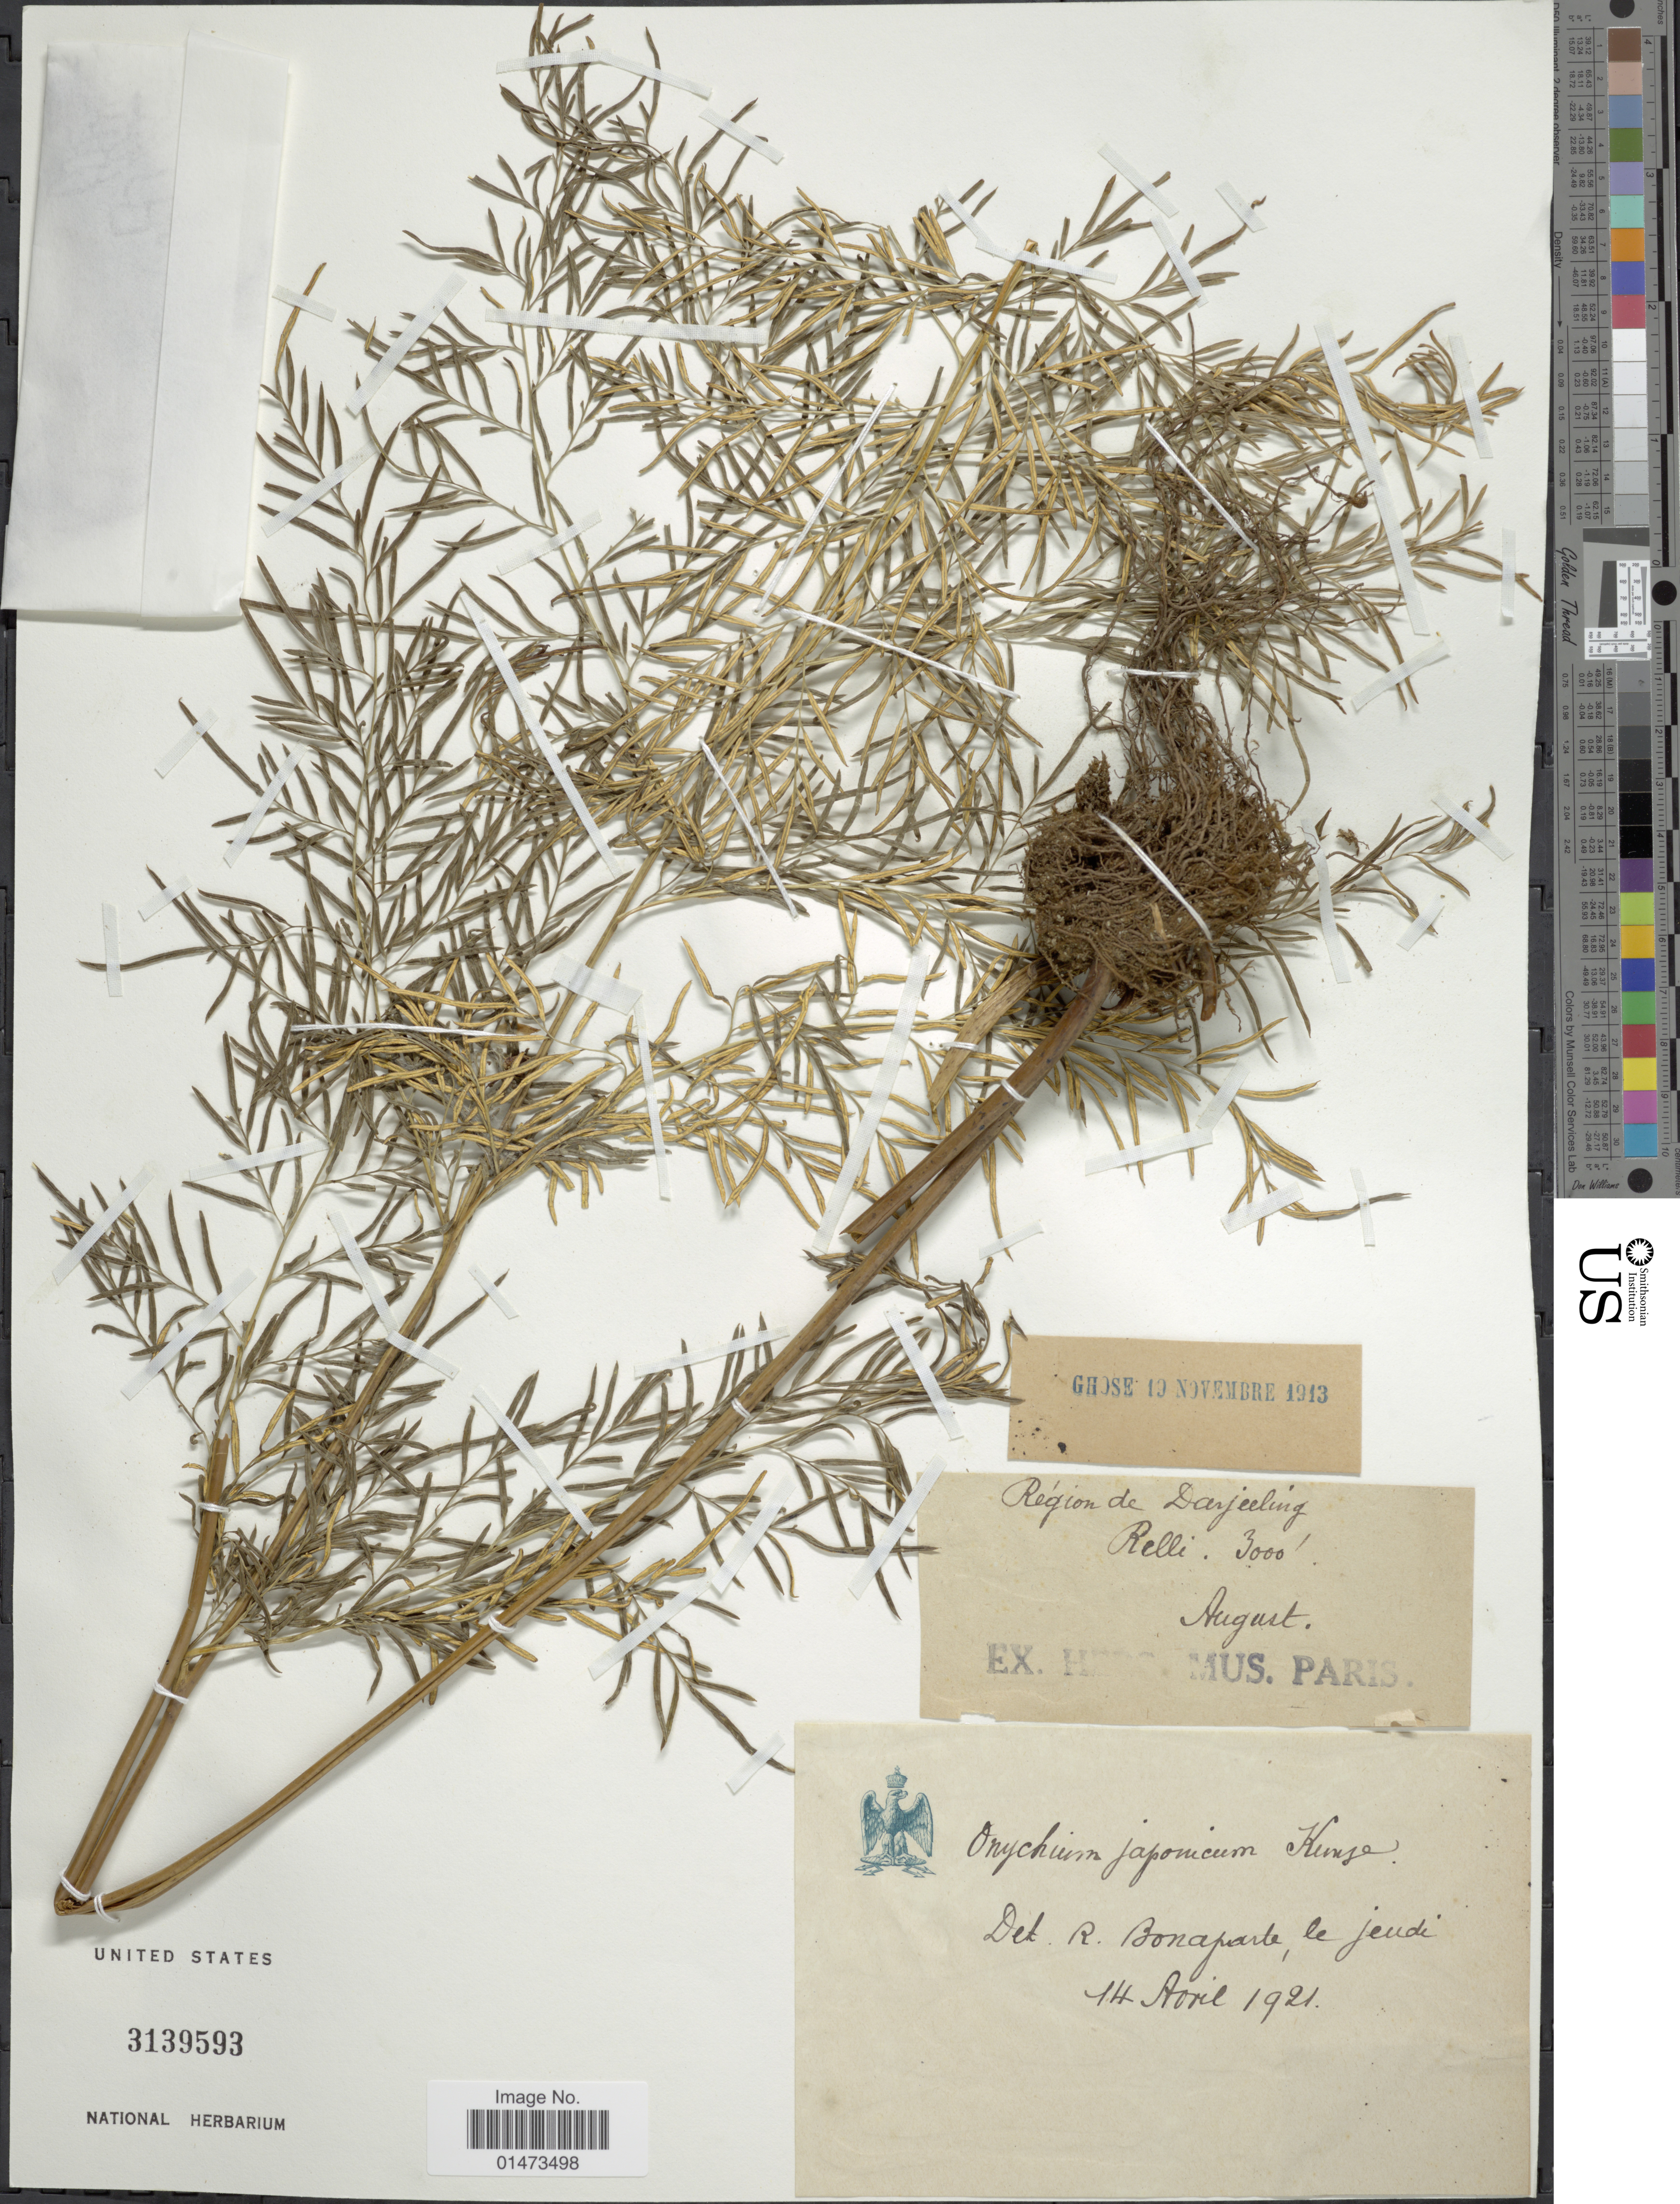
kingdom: Plantae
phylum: Tracheophyta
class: Polypodiopsida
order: Polypodiales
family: Pteridaceae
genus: Onychium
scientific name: Onychium siliculosum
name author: (Desv.) C. Chr.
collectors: Ghose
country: India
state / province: West Bengal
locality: Région de Darjeeling, Relli.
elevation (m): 914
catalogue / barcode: US 3139593